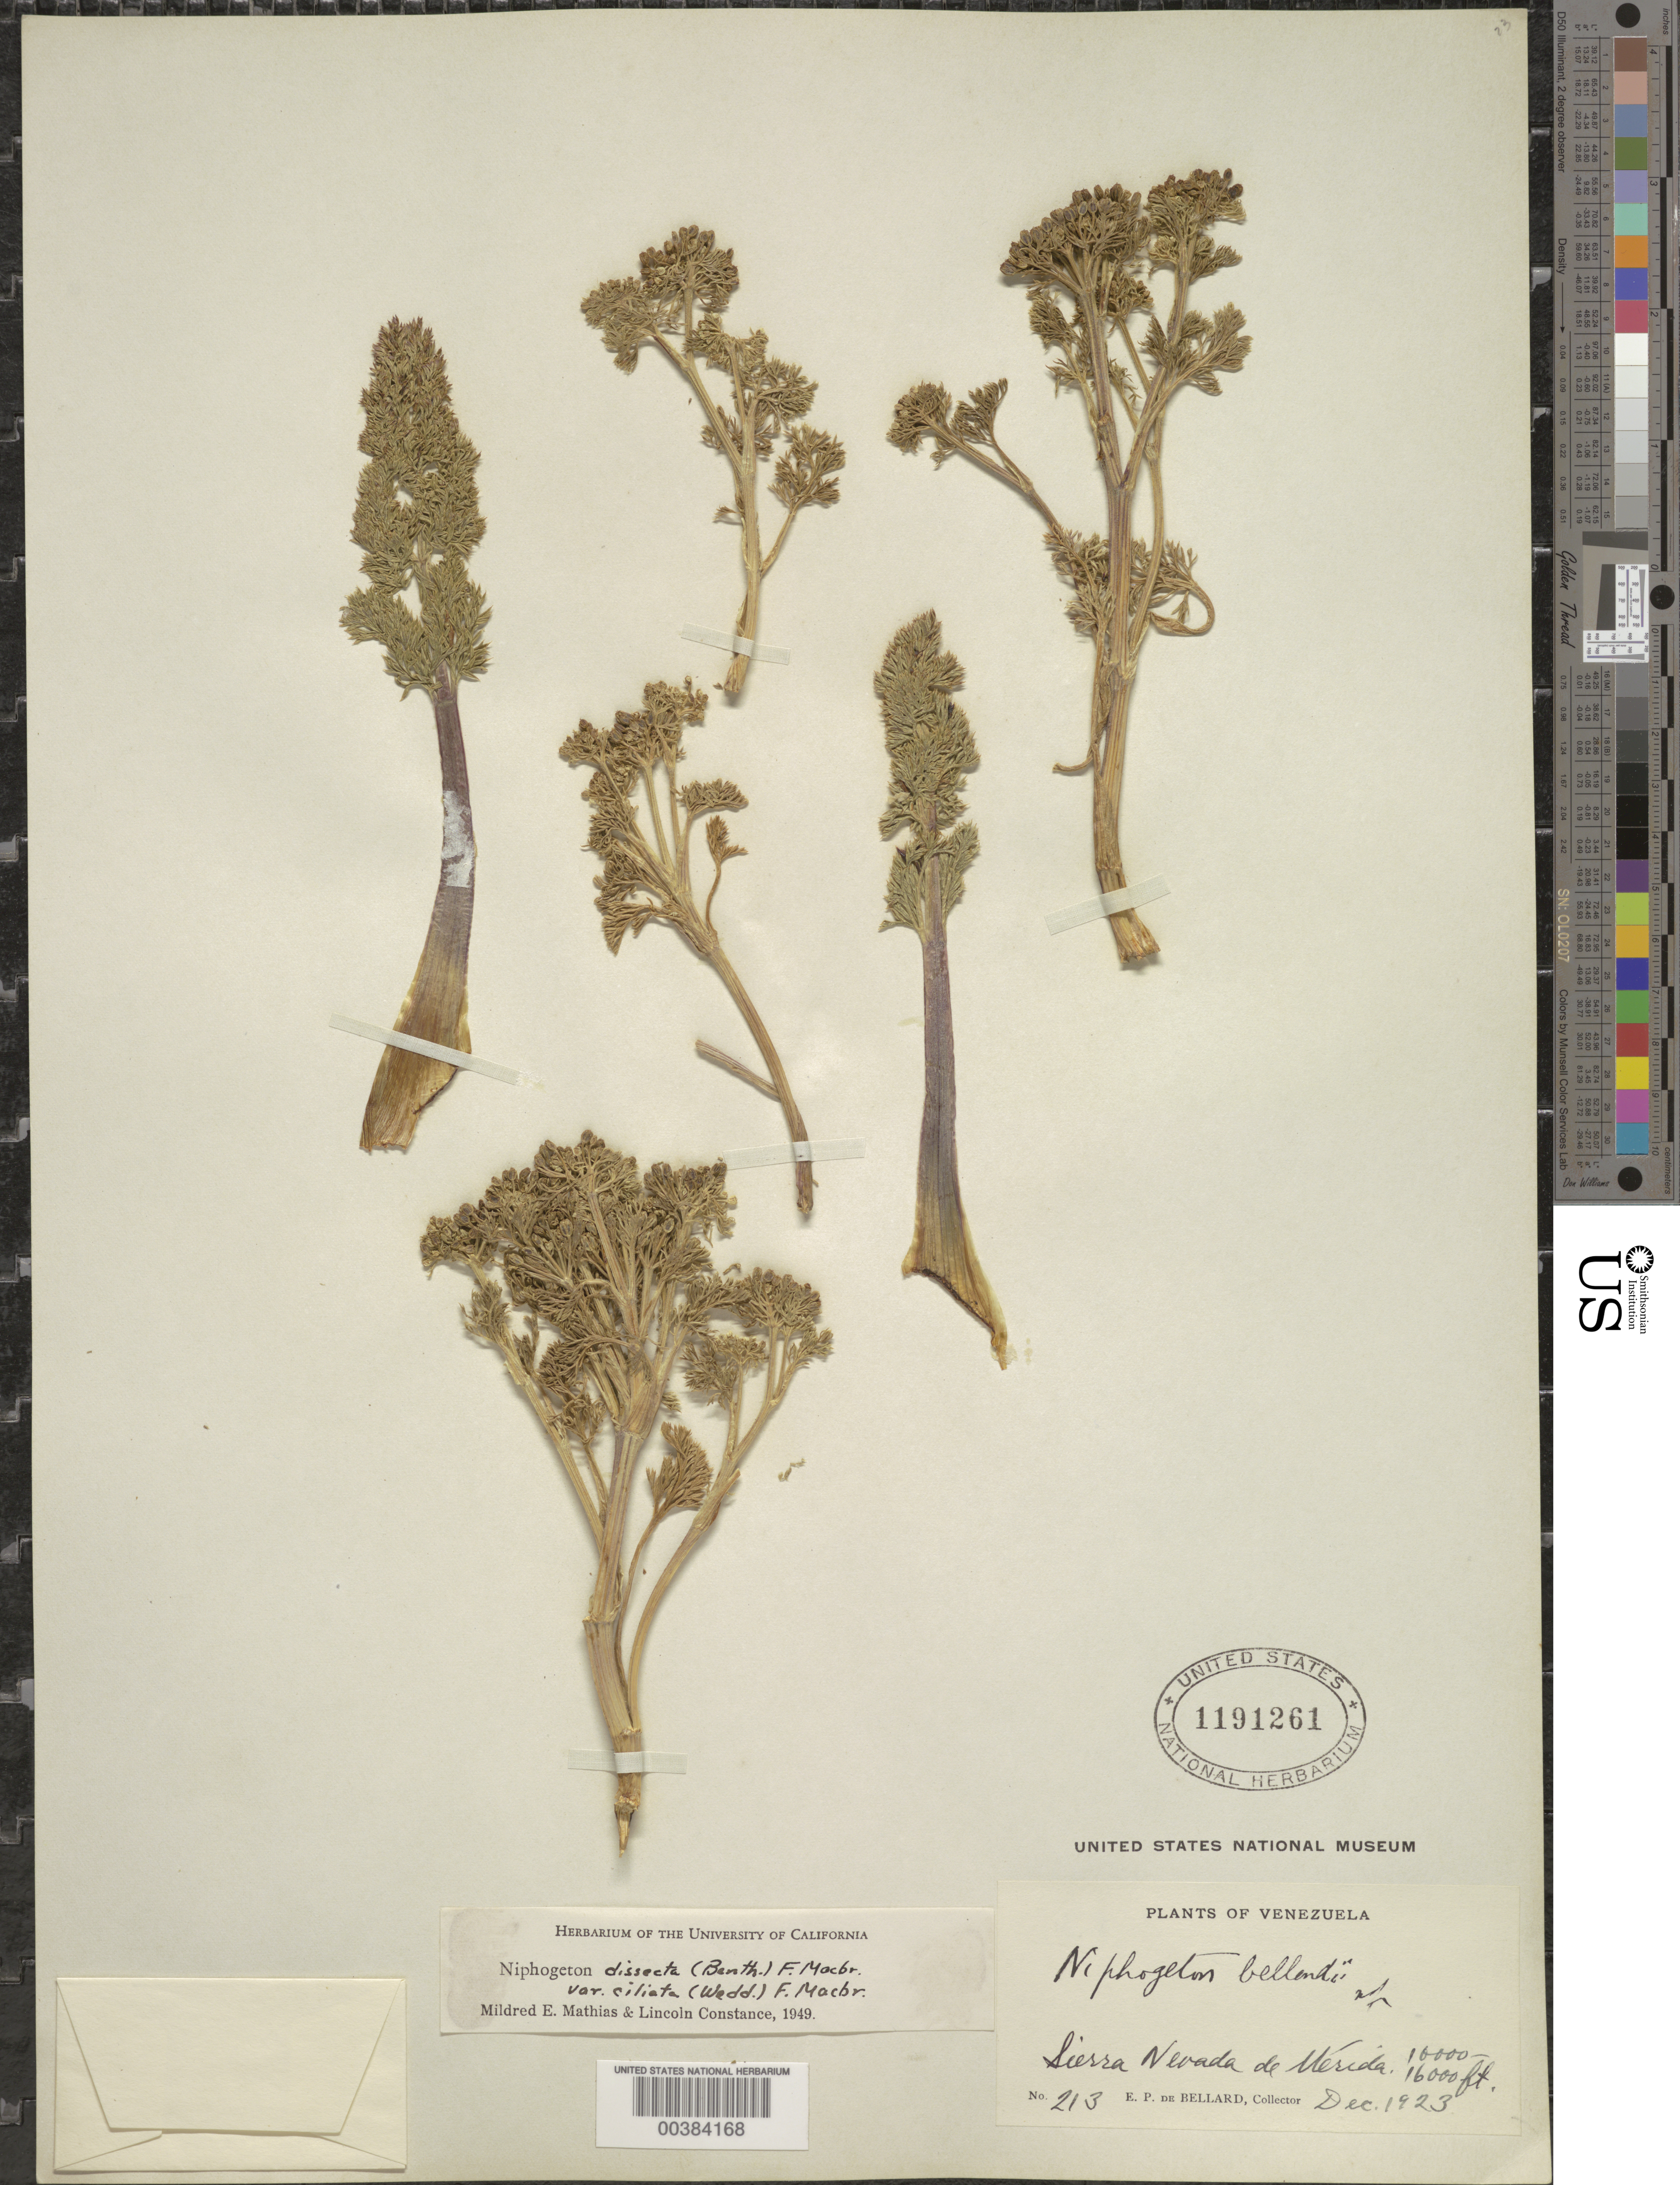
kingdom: Plantae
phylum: Tracheophyta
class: Magnoliopsida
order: Apiales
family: Apiaceae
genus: Niphogeton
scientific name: Niphogeton dissecta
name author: (Benth.) J.F. Macbr.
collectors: E. de Bellard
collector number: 213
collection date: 1923-12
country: Venezuela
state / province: Mérida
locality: Sierra Nevada de Mérida.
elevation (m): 3048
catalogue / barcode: US 1191261